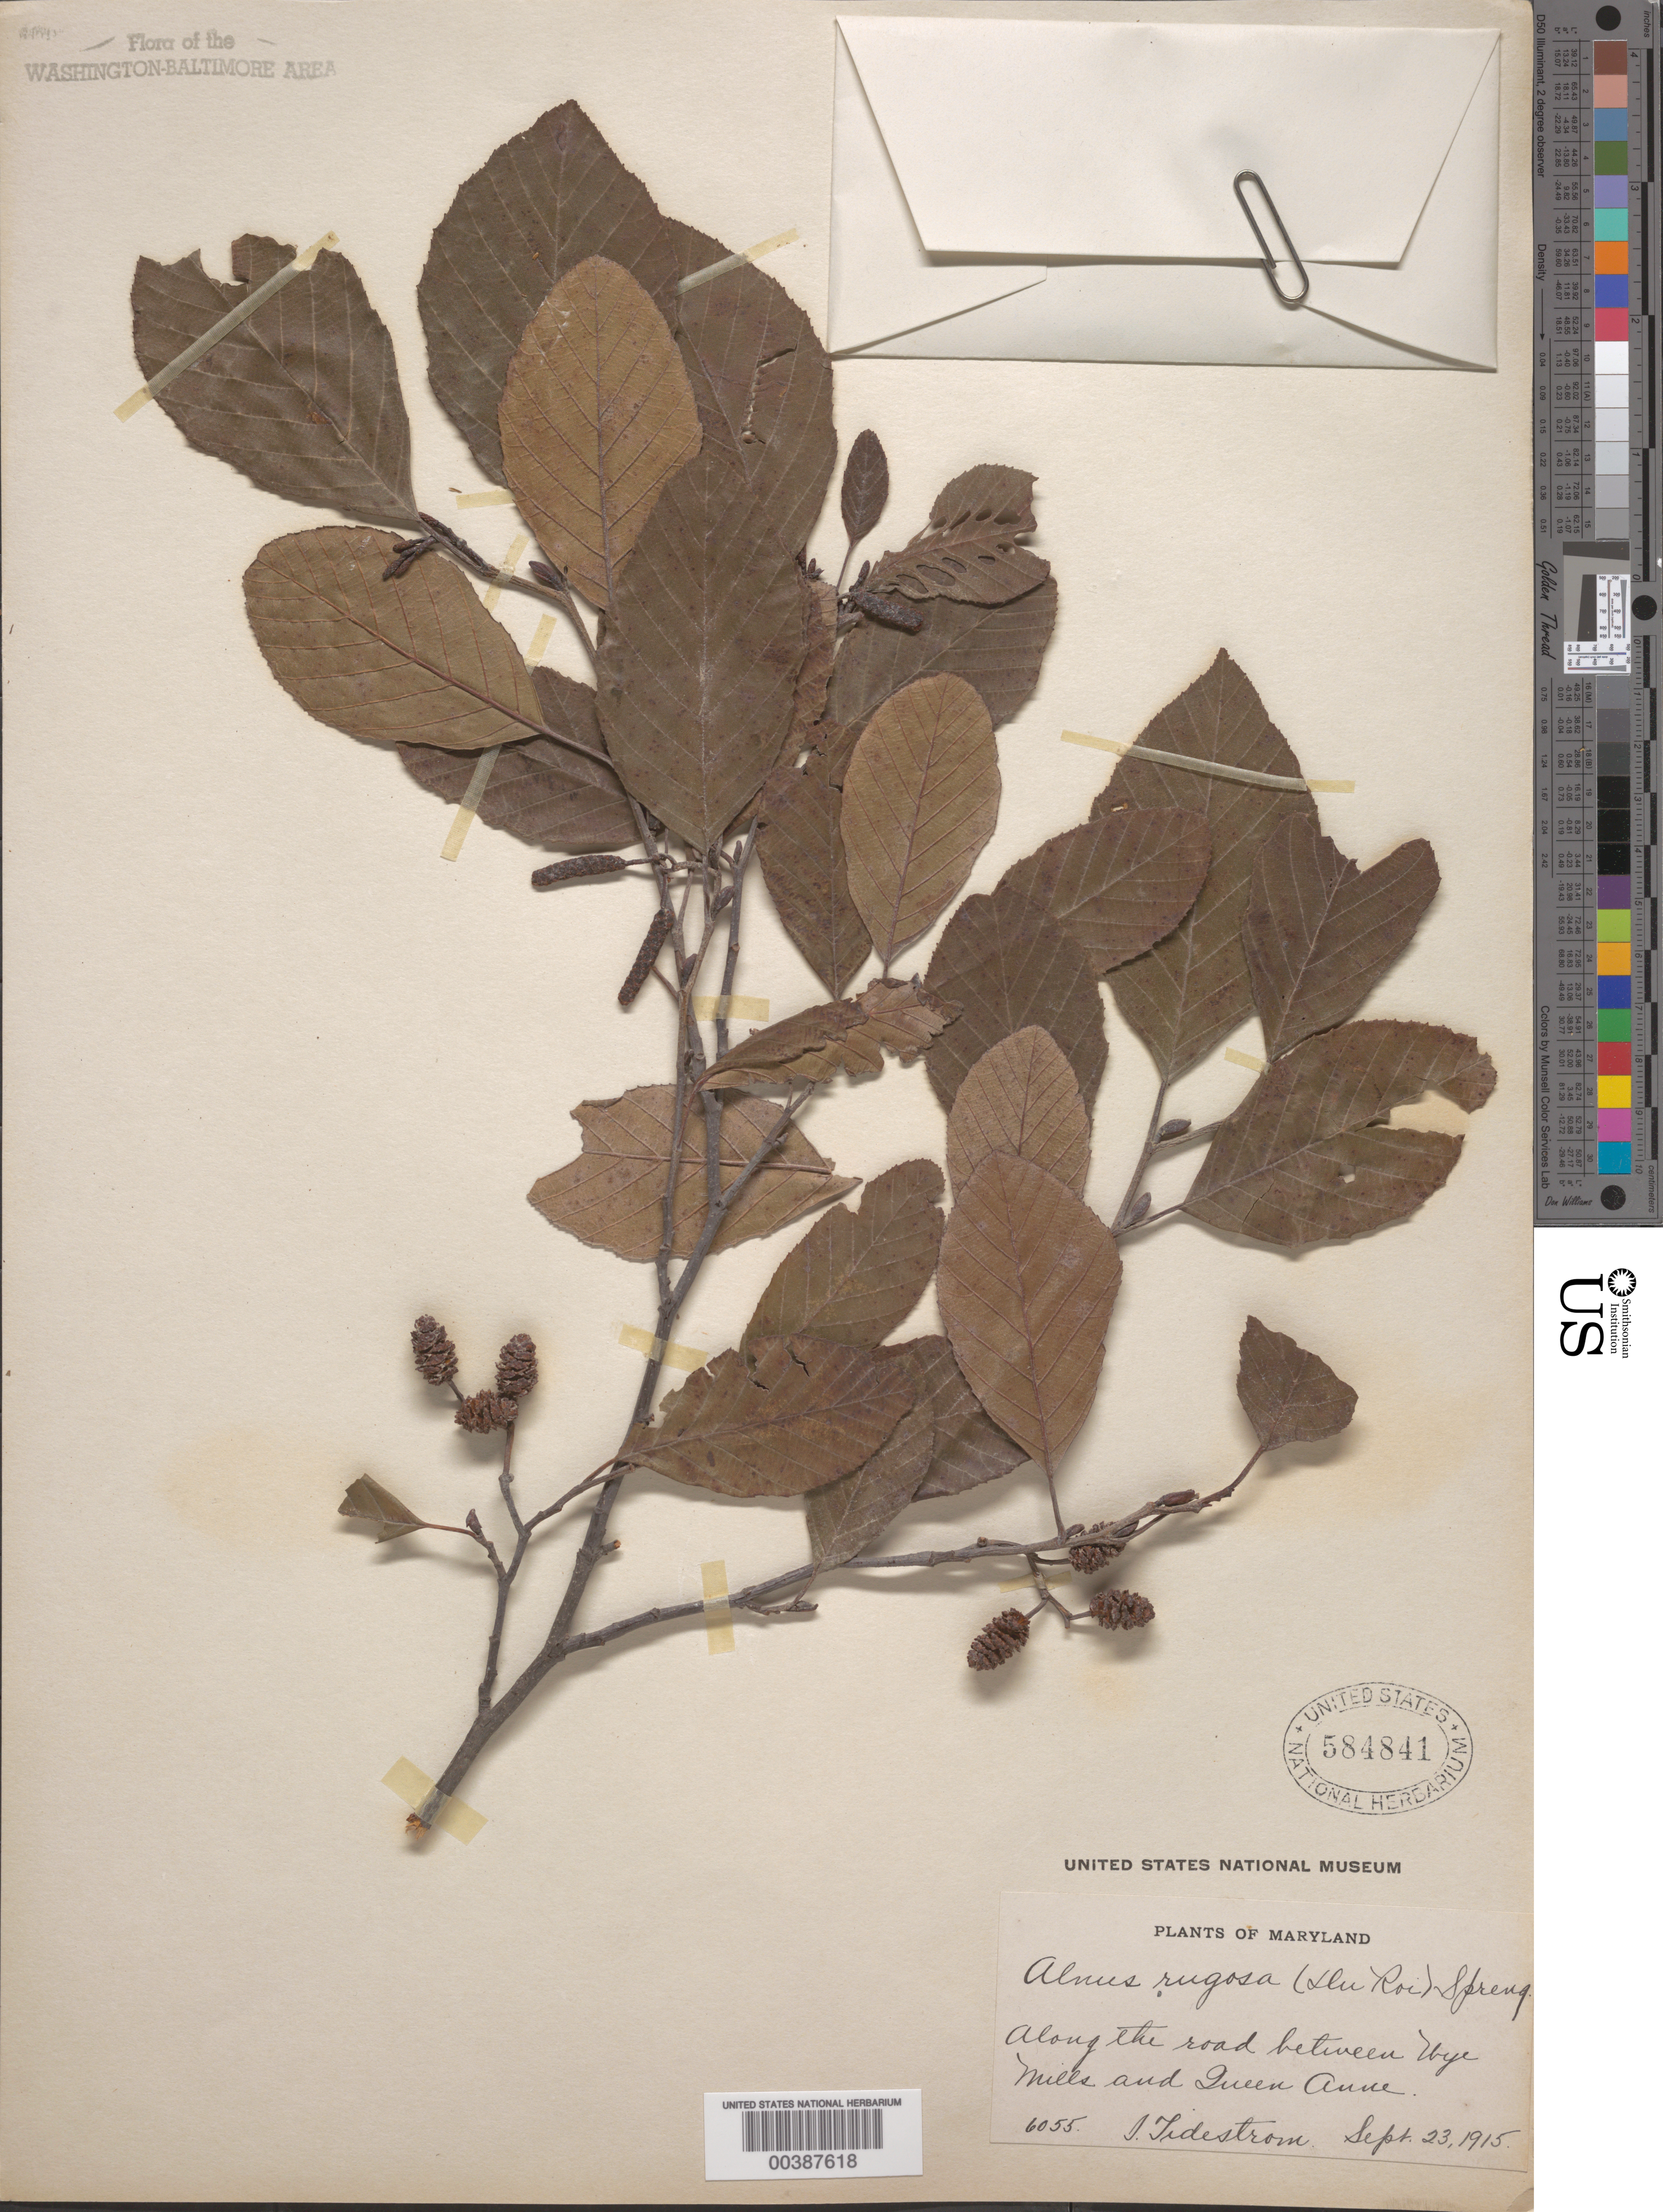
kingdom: Plantae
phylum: Tracheophyta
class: Magnoliopsida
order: Fagales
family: Betulaceae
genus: Alnus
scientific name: Alnus serrulata var. vulgaris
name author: Fernald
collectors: I. F. Tidestrom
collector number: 6055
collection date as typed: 23 Sep 1915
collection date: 1915-09-23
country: United States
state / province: Maryland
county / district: Queen Anne's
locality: between Wye Mills and Queen Anne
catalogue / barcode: US 585841